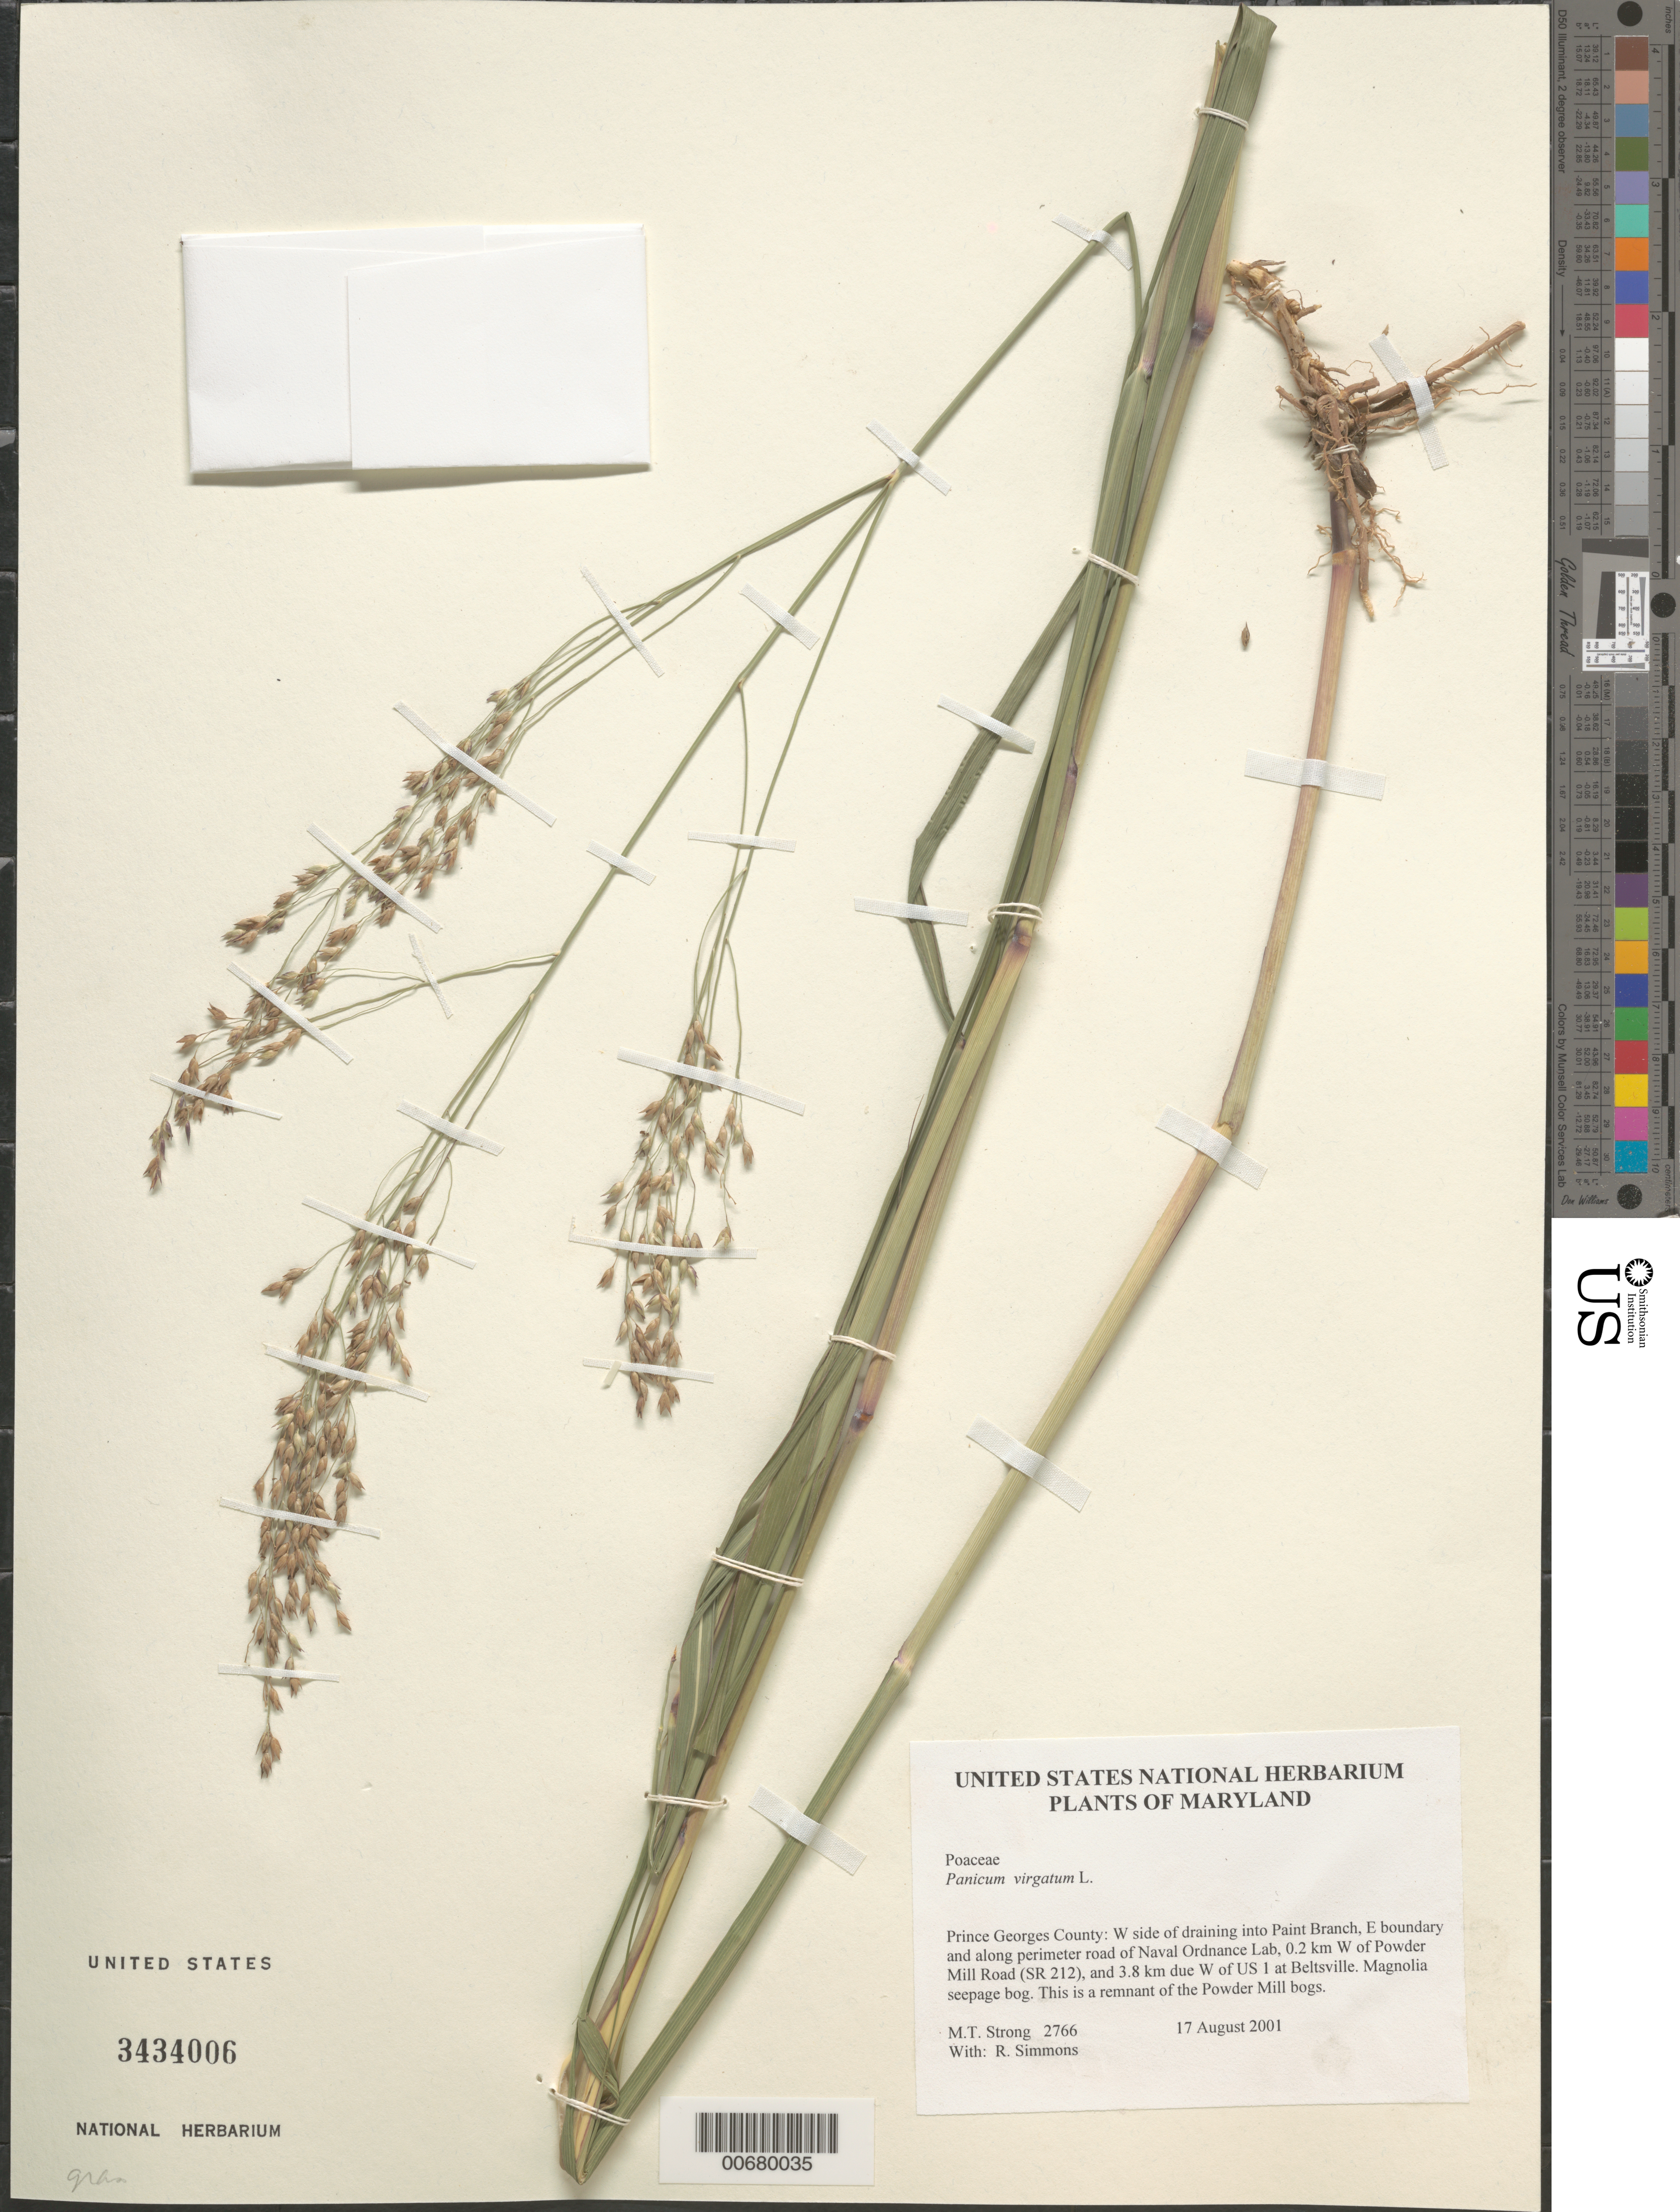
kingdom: Plantae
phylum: Tracheophyta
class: Liliopsida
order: Poales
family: Poaceae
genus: Panicum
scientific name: Panicum virgatum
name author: L.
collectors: M. T. Strong & R. Simmons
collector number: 2766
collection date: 2001-08-17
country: United States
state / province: Maryland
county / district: Prince George's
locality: Prince Georges County: W side of draining into Paint Branch, E boundary and along perimeter road of Naval Ordnance Lab, 0.2 km W of Powder Mill Road (SR 212), and 3.8 km due W of US 1 at Beltsville. Magnolia seepage bog. This a remnant of the Powder Mill bogs.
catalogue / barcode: US 3434006